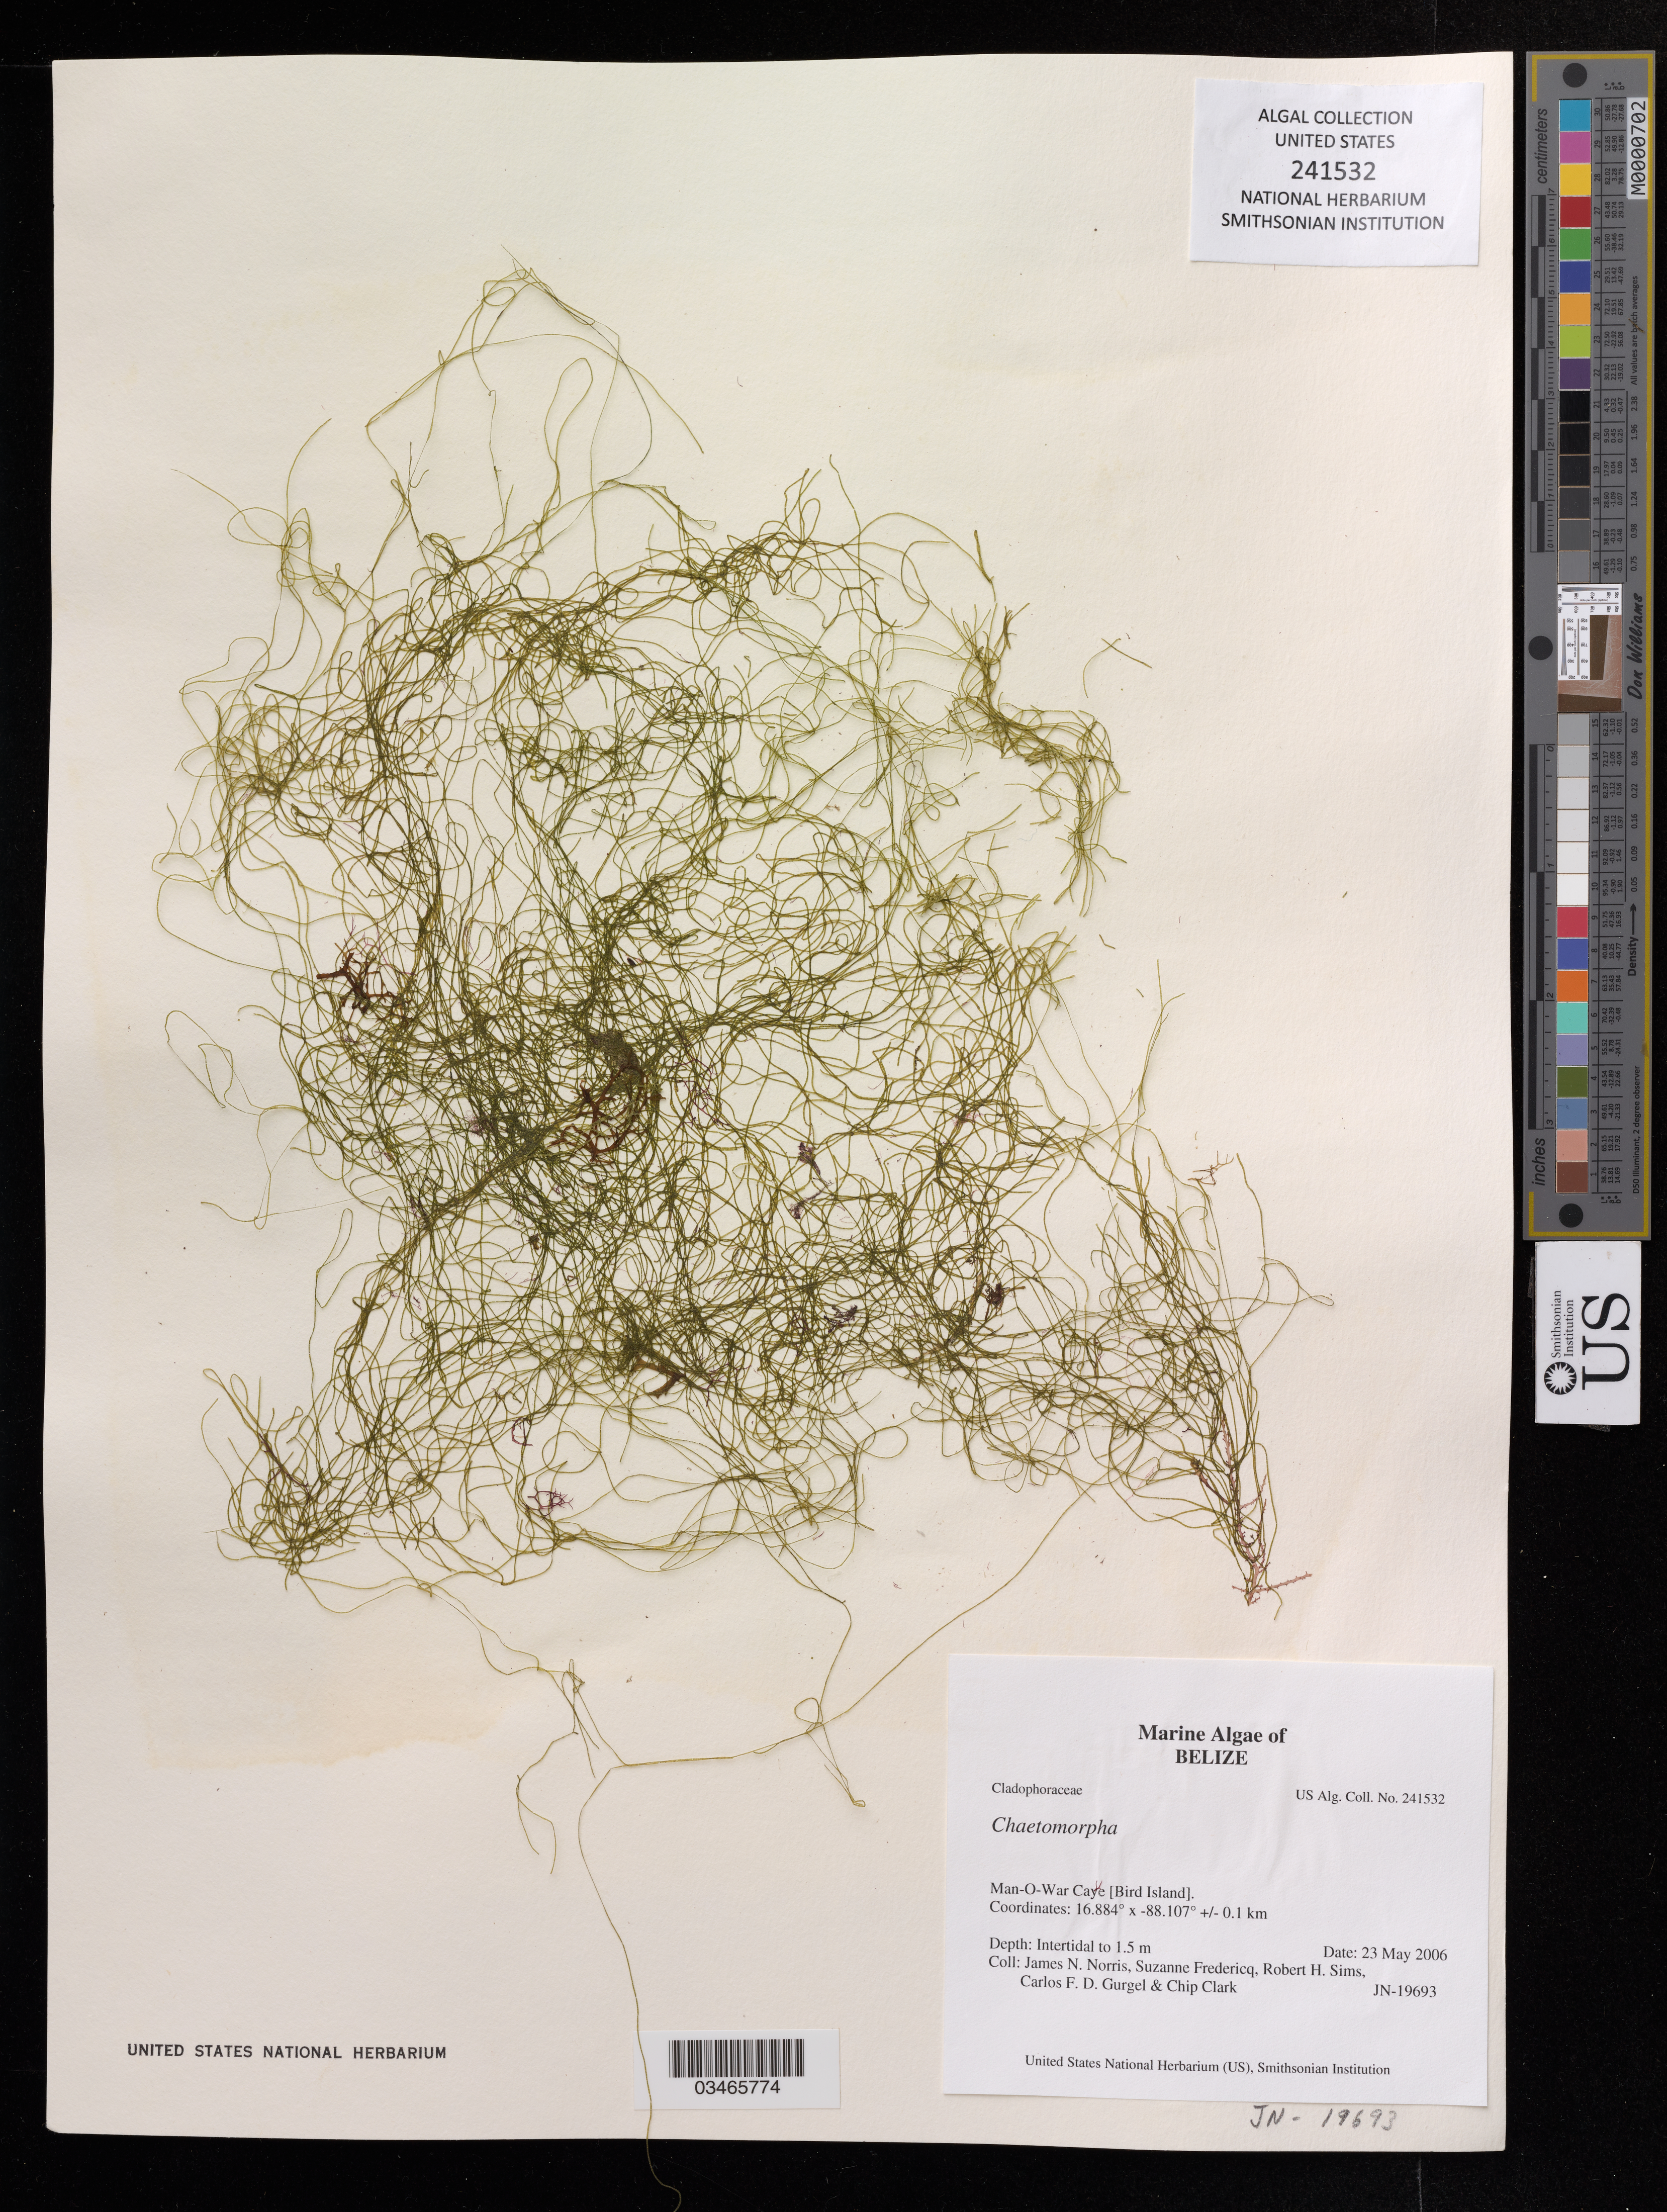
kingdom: Plantae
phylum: Chlorophyta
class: Ulvophyceae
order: Cladophorales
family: Cladophoraceae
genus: Chaetomorpha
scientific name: Chaetomorpha sp.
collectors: J. Norris, S. Fredericq, R. H. Sims & C. Gurgel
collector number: JN-19693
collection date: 2006-05-23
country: Belize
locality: Man-O-War Caye (Bird Island)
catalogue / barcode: US 241532